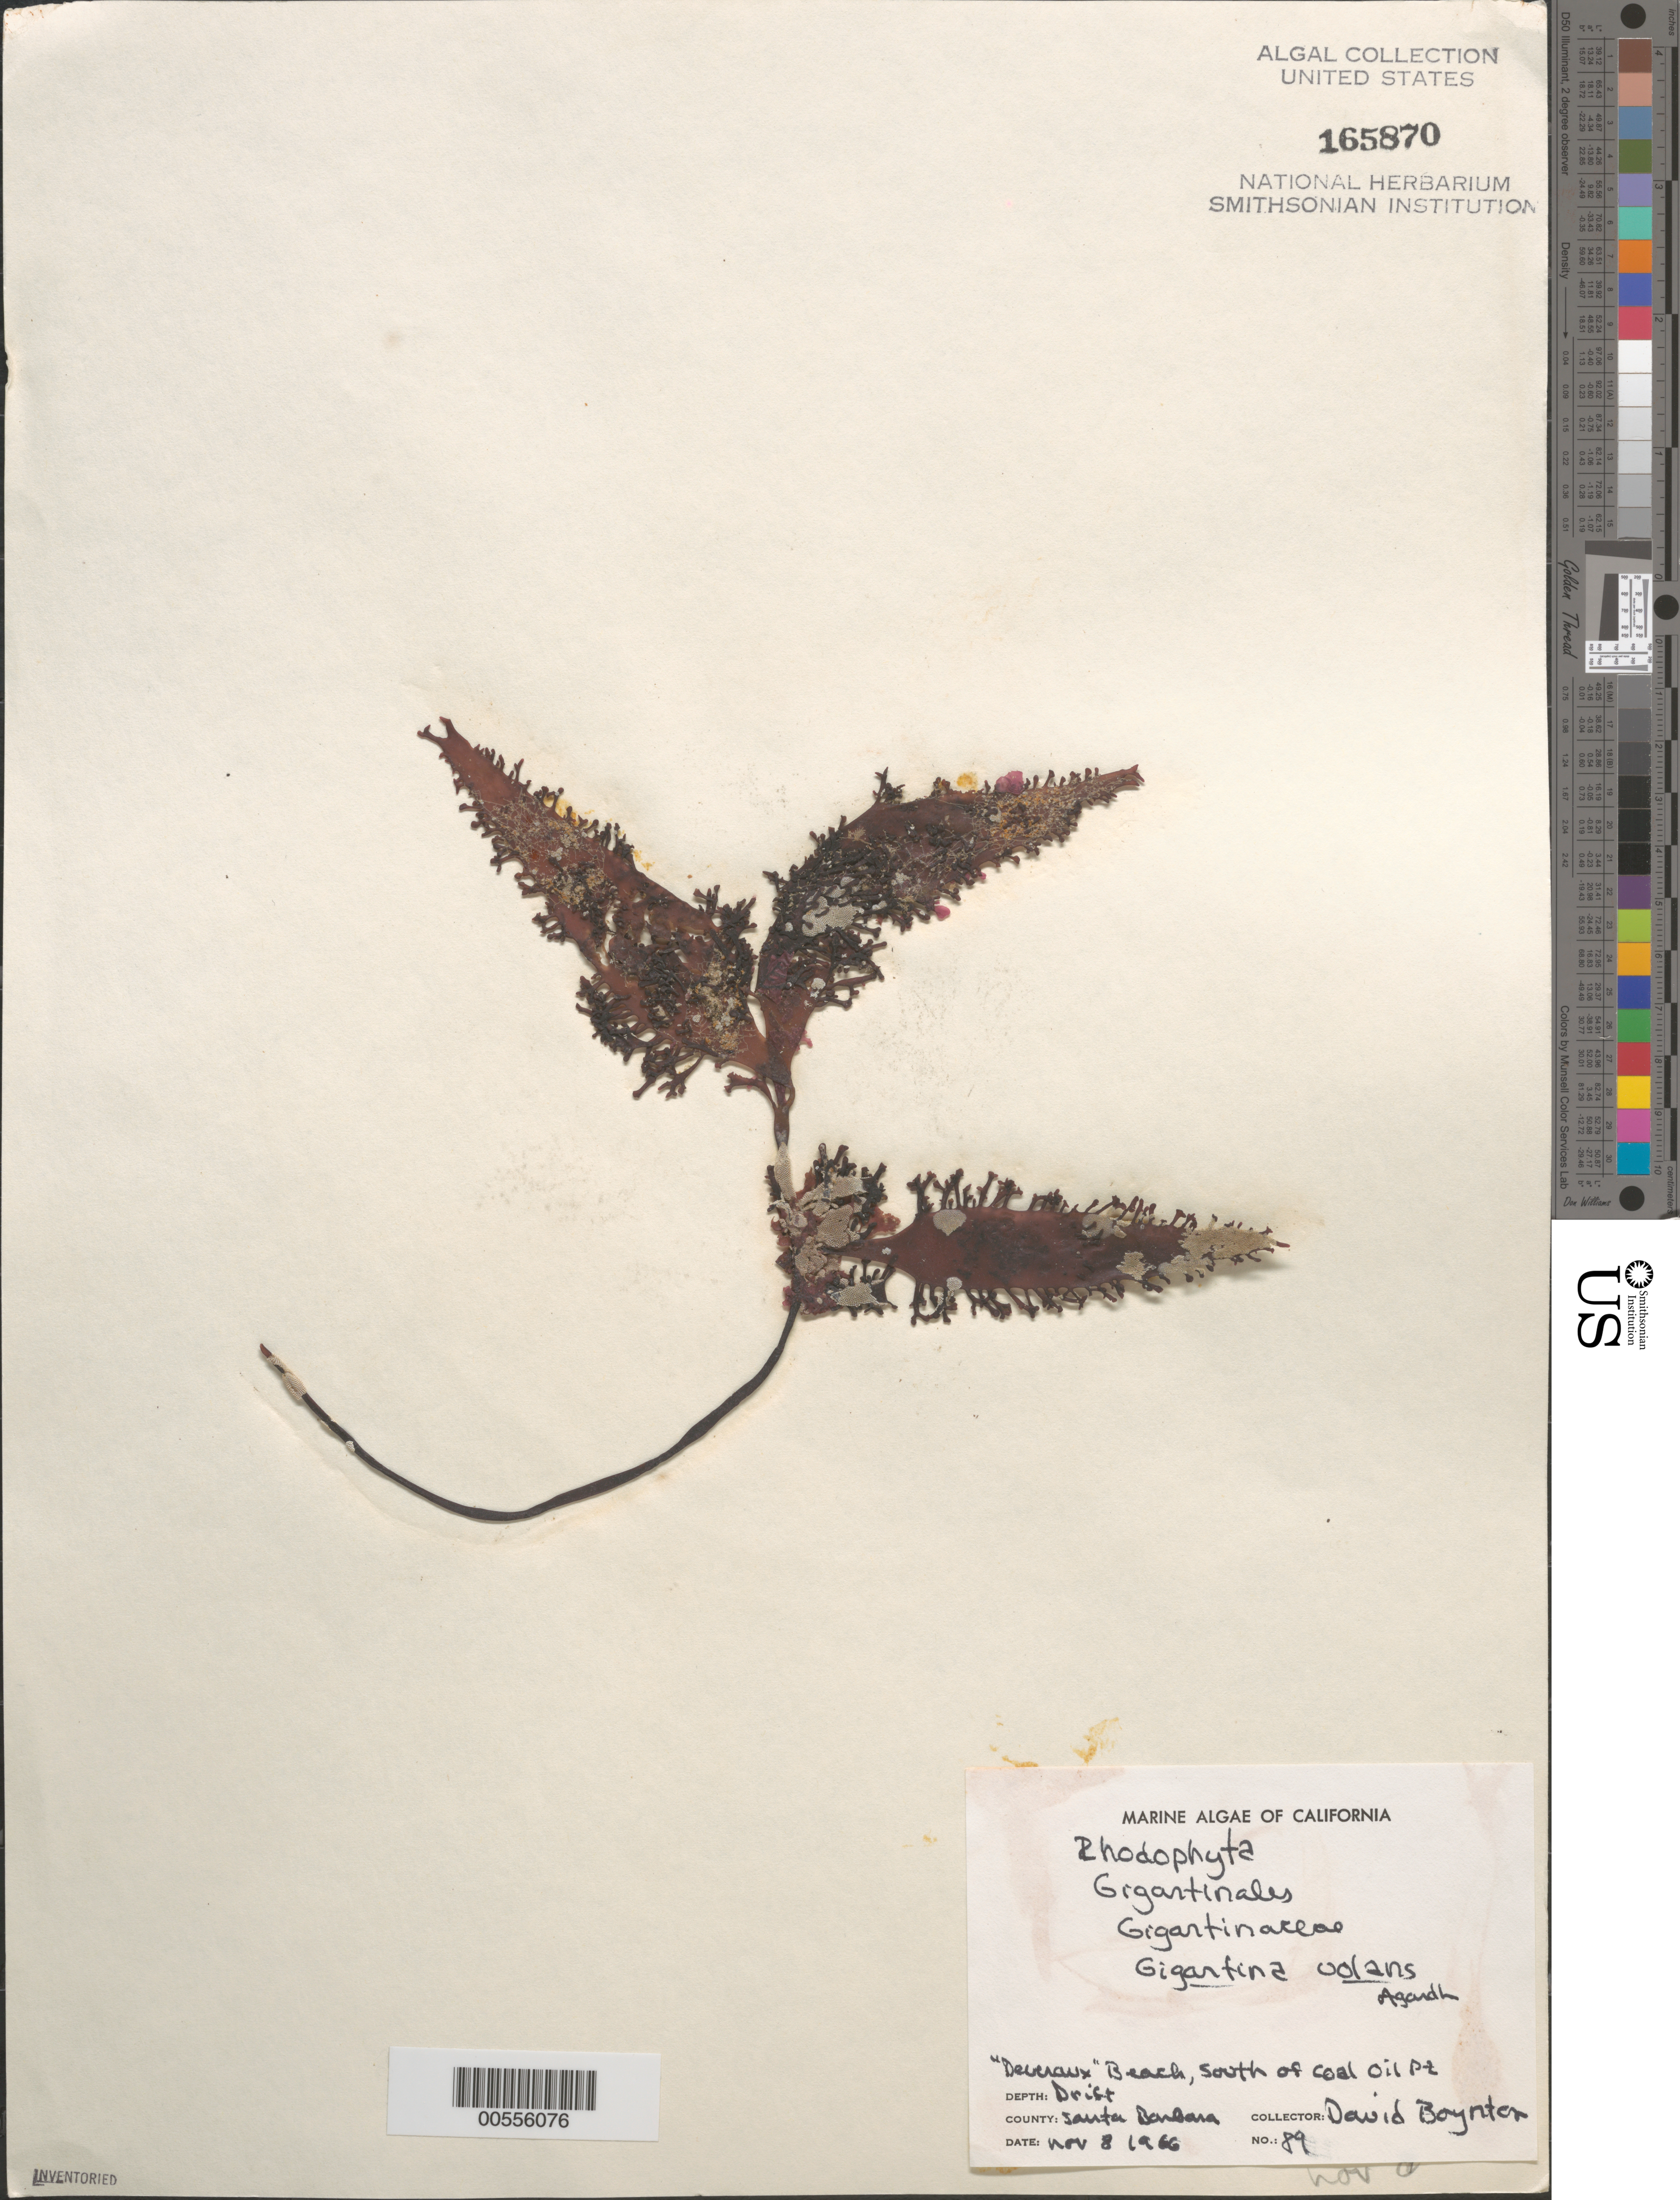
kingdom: Plantae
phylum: Rhodophyta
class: Florideophyceae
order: Gigartinales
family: Gigartinaceae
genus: Mazzaella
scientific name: Mazzaella volans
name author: (C. Agardh) Fredericq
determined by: Algae name updating Project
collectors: D. Boynton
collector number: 89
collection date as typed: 08 Nov 1966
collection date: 1966-11-08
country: United States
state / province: California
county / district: Santa Barbara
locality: Deveraux Beach, south of Coal Oil Point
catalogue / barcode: US 165870